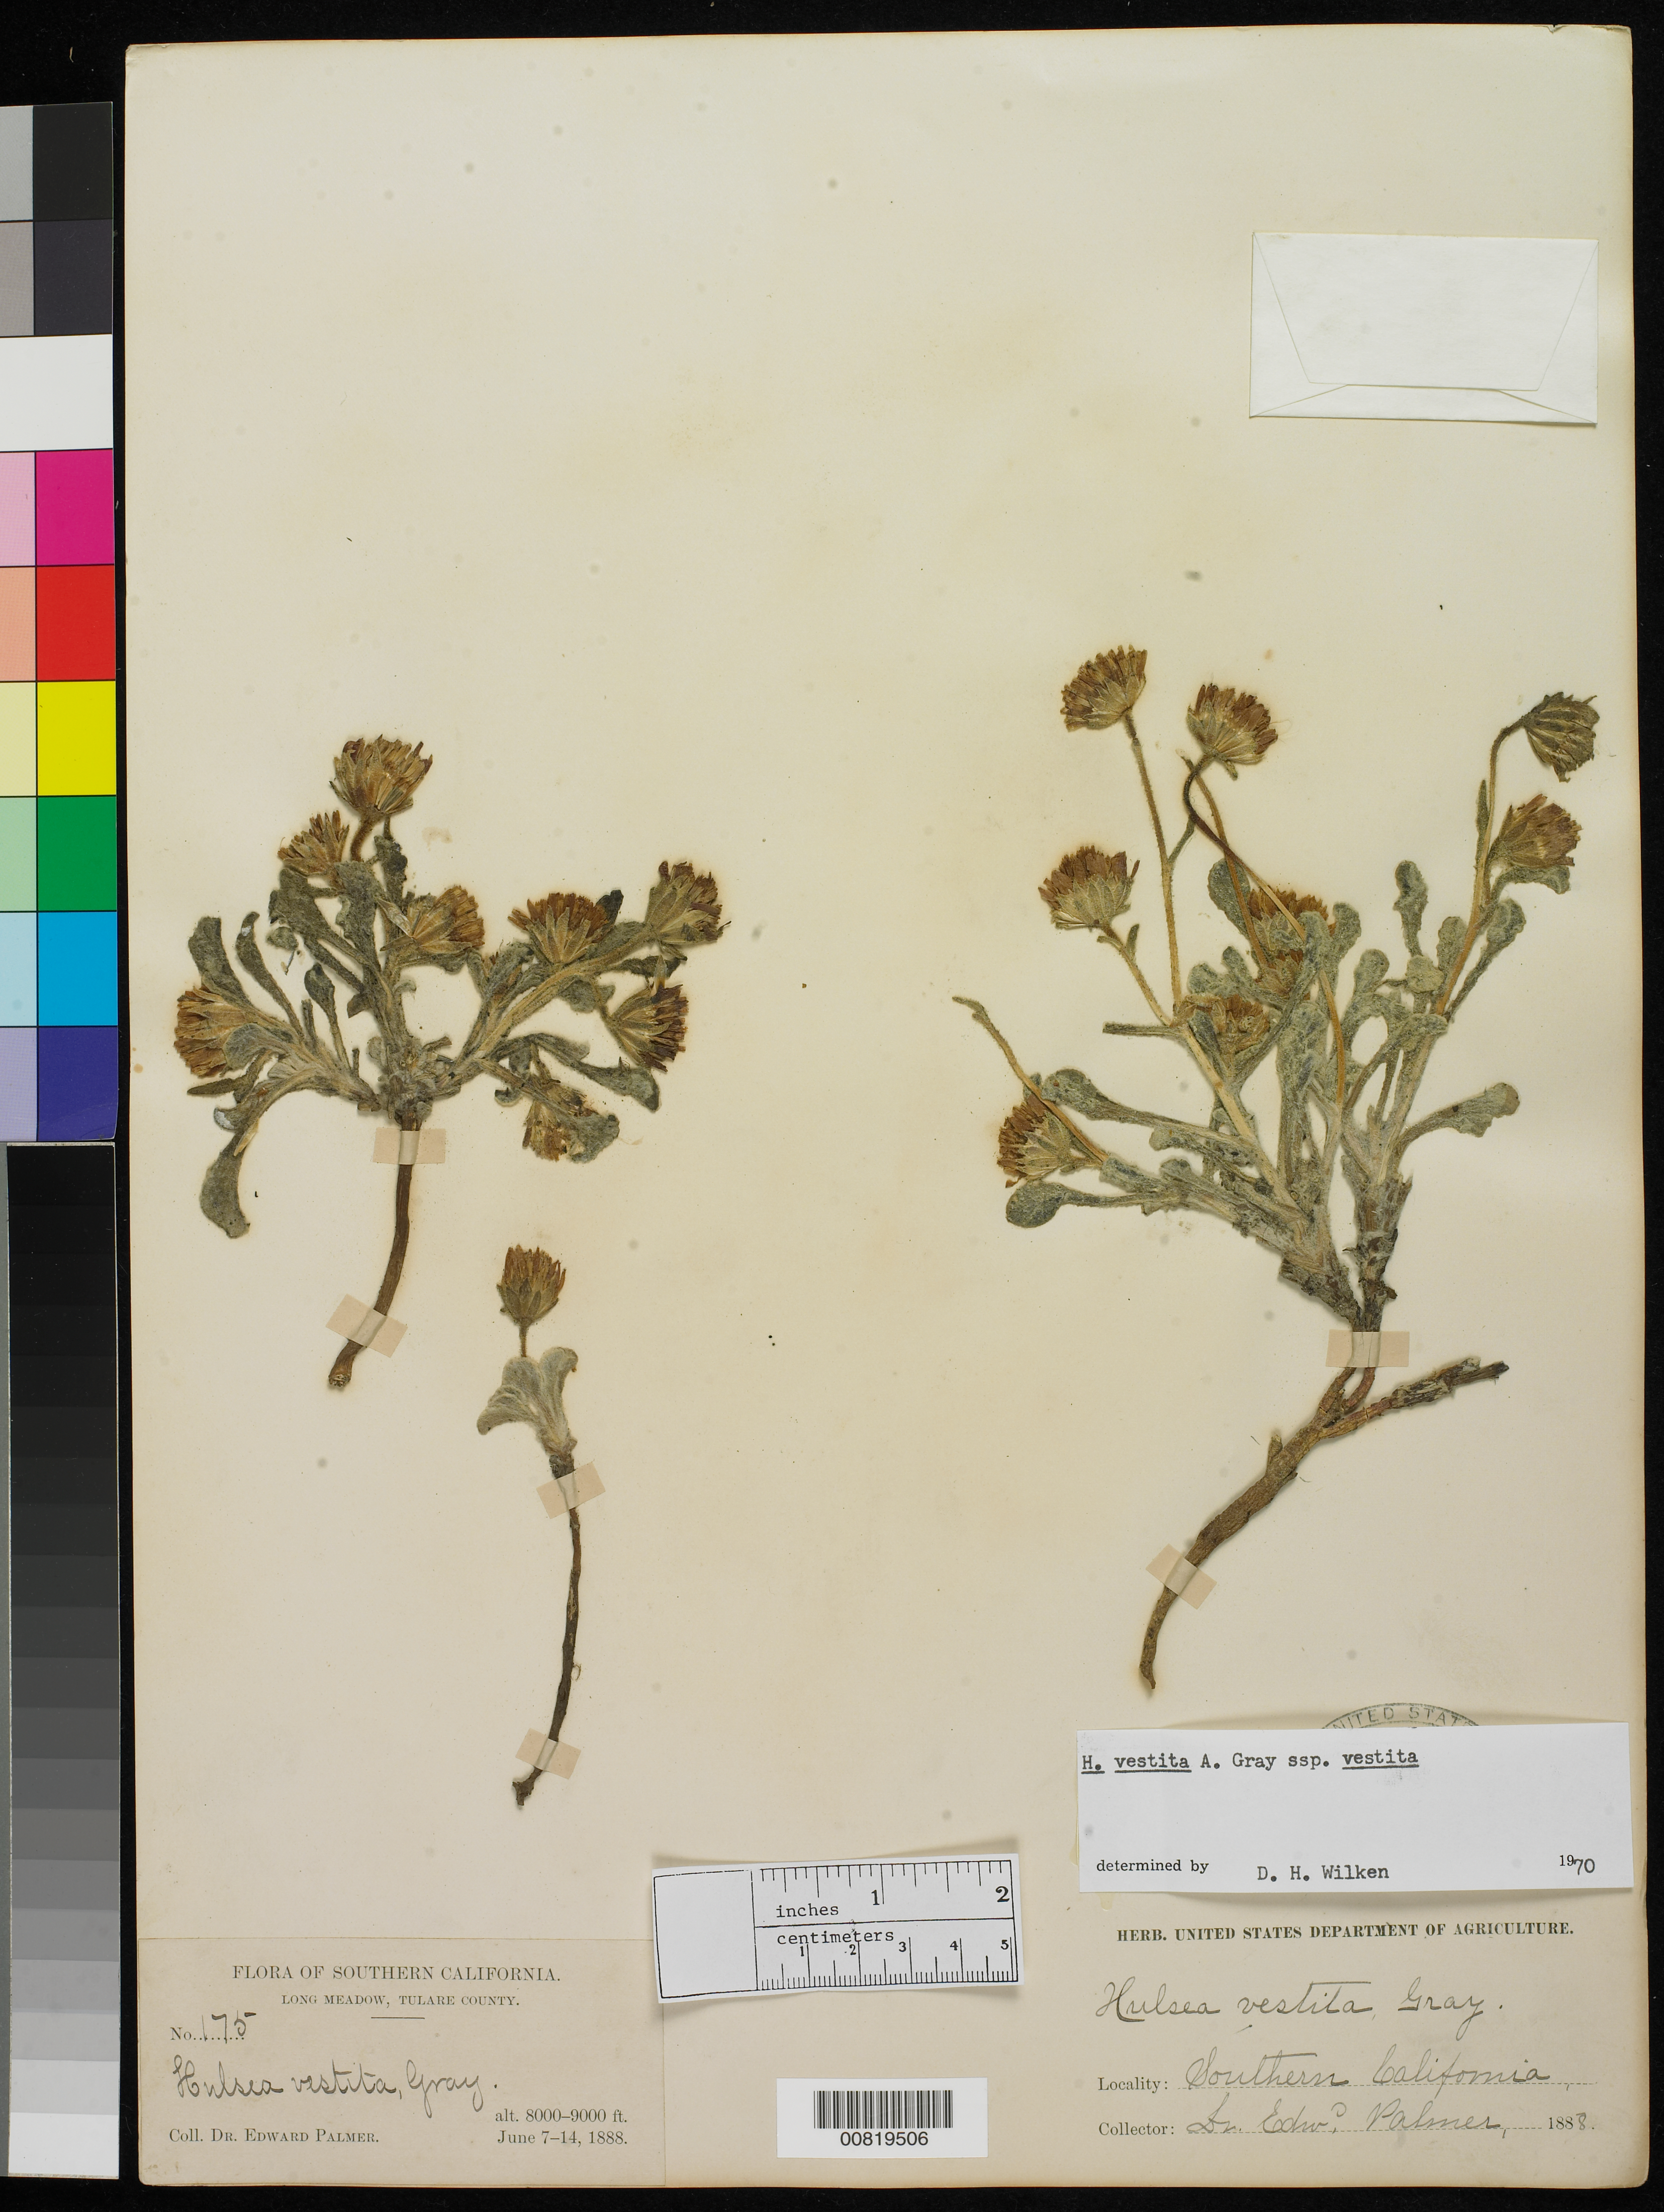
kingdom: Plantae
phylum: Tracheophyta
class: Magnoliopsida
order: Asterales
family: Asteraceae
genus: Hulsea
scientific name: Hulsea vestita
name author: A. Gray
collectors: E. Palmer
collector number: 175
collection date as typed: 07 Jun 1888 to 14 Jun 1888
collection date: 1888-06-07/1888-06-14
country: United States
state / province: California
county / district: Tulare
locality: Long Meadow, Tulare County, California.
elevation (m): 2438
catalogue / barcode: US 56029